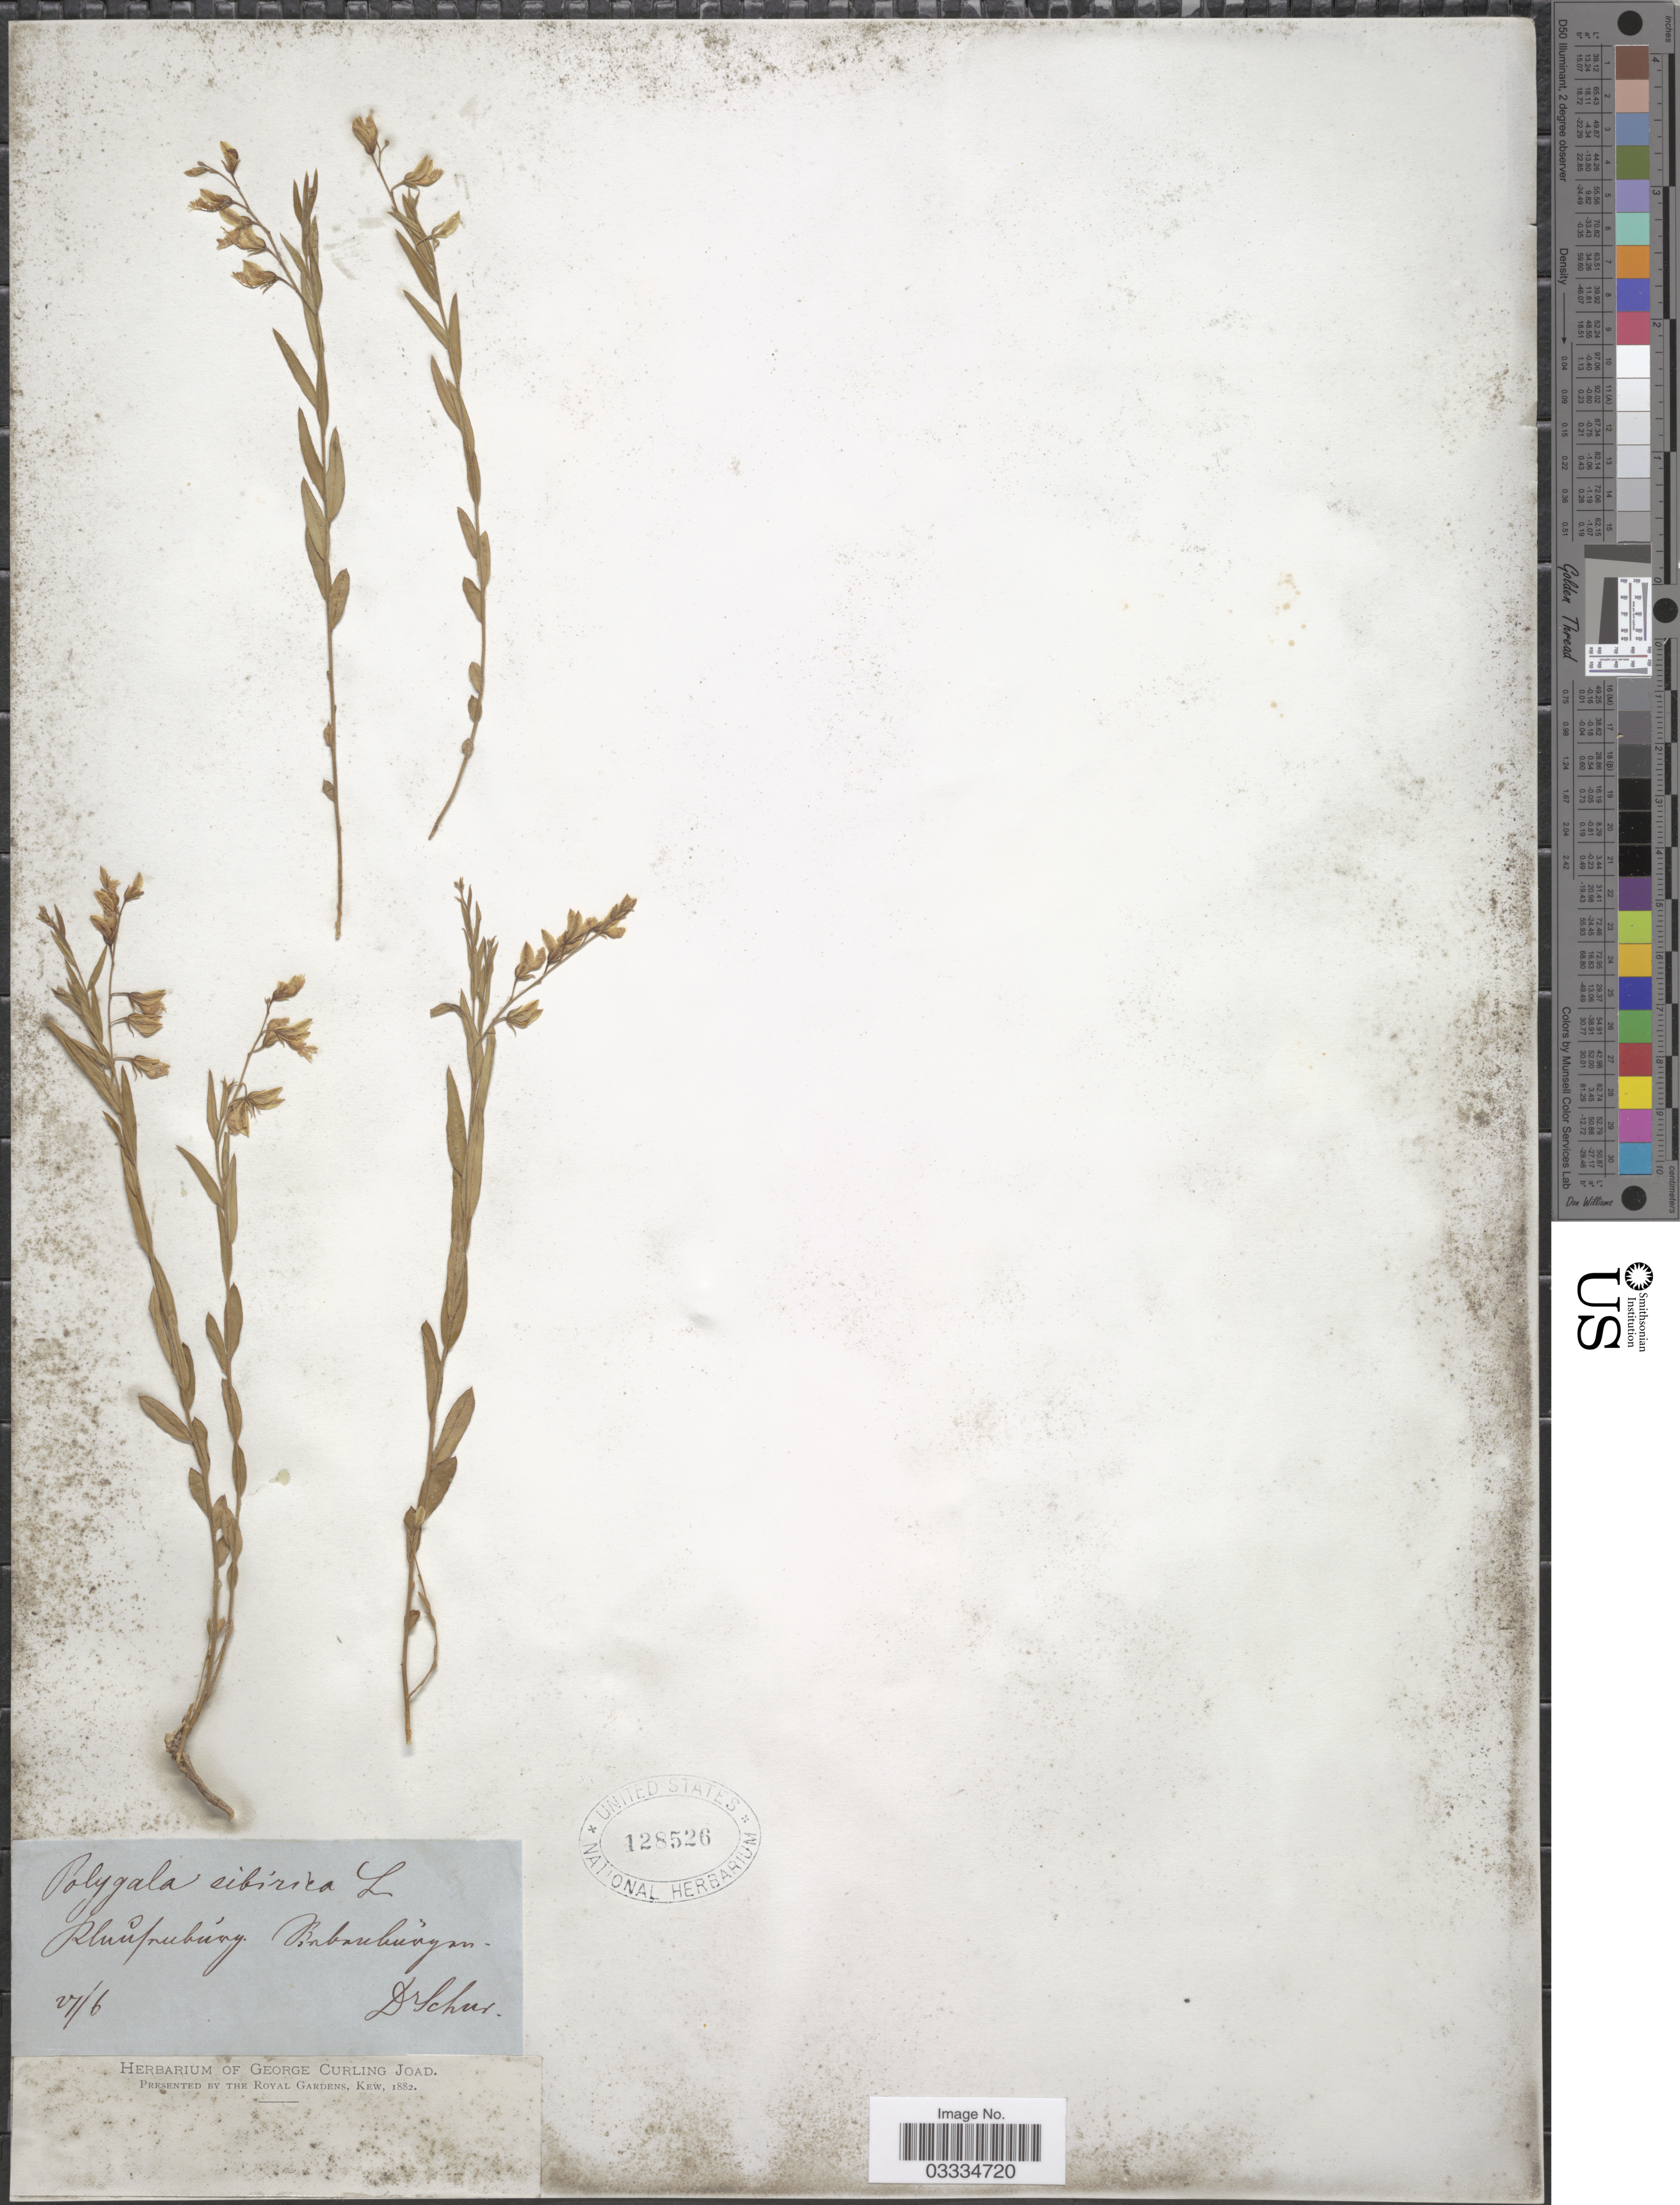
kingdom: Plantae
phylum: Tracheophyta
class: Magnoliopsida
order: Fabales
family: Polygalaceae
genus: Polygala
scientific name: Polygala sibirica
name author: L.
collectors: Schur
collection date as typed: Transcribed d/m/y: /6/6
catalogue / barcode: US 128526